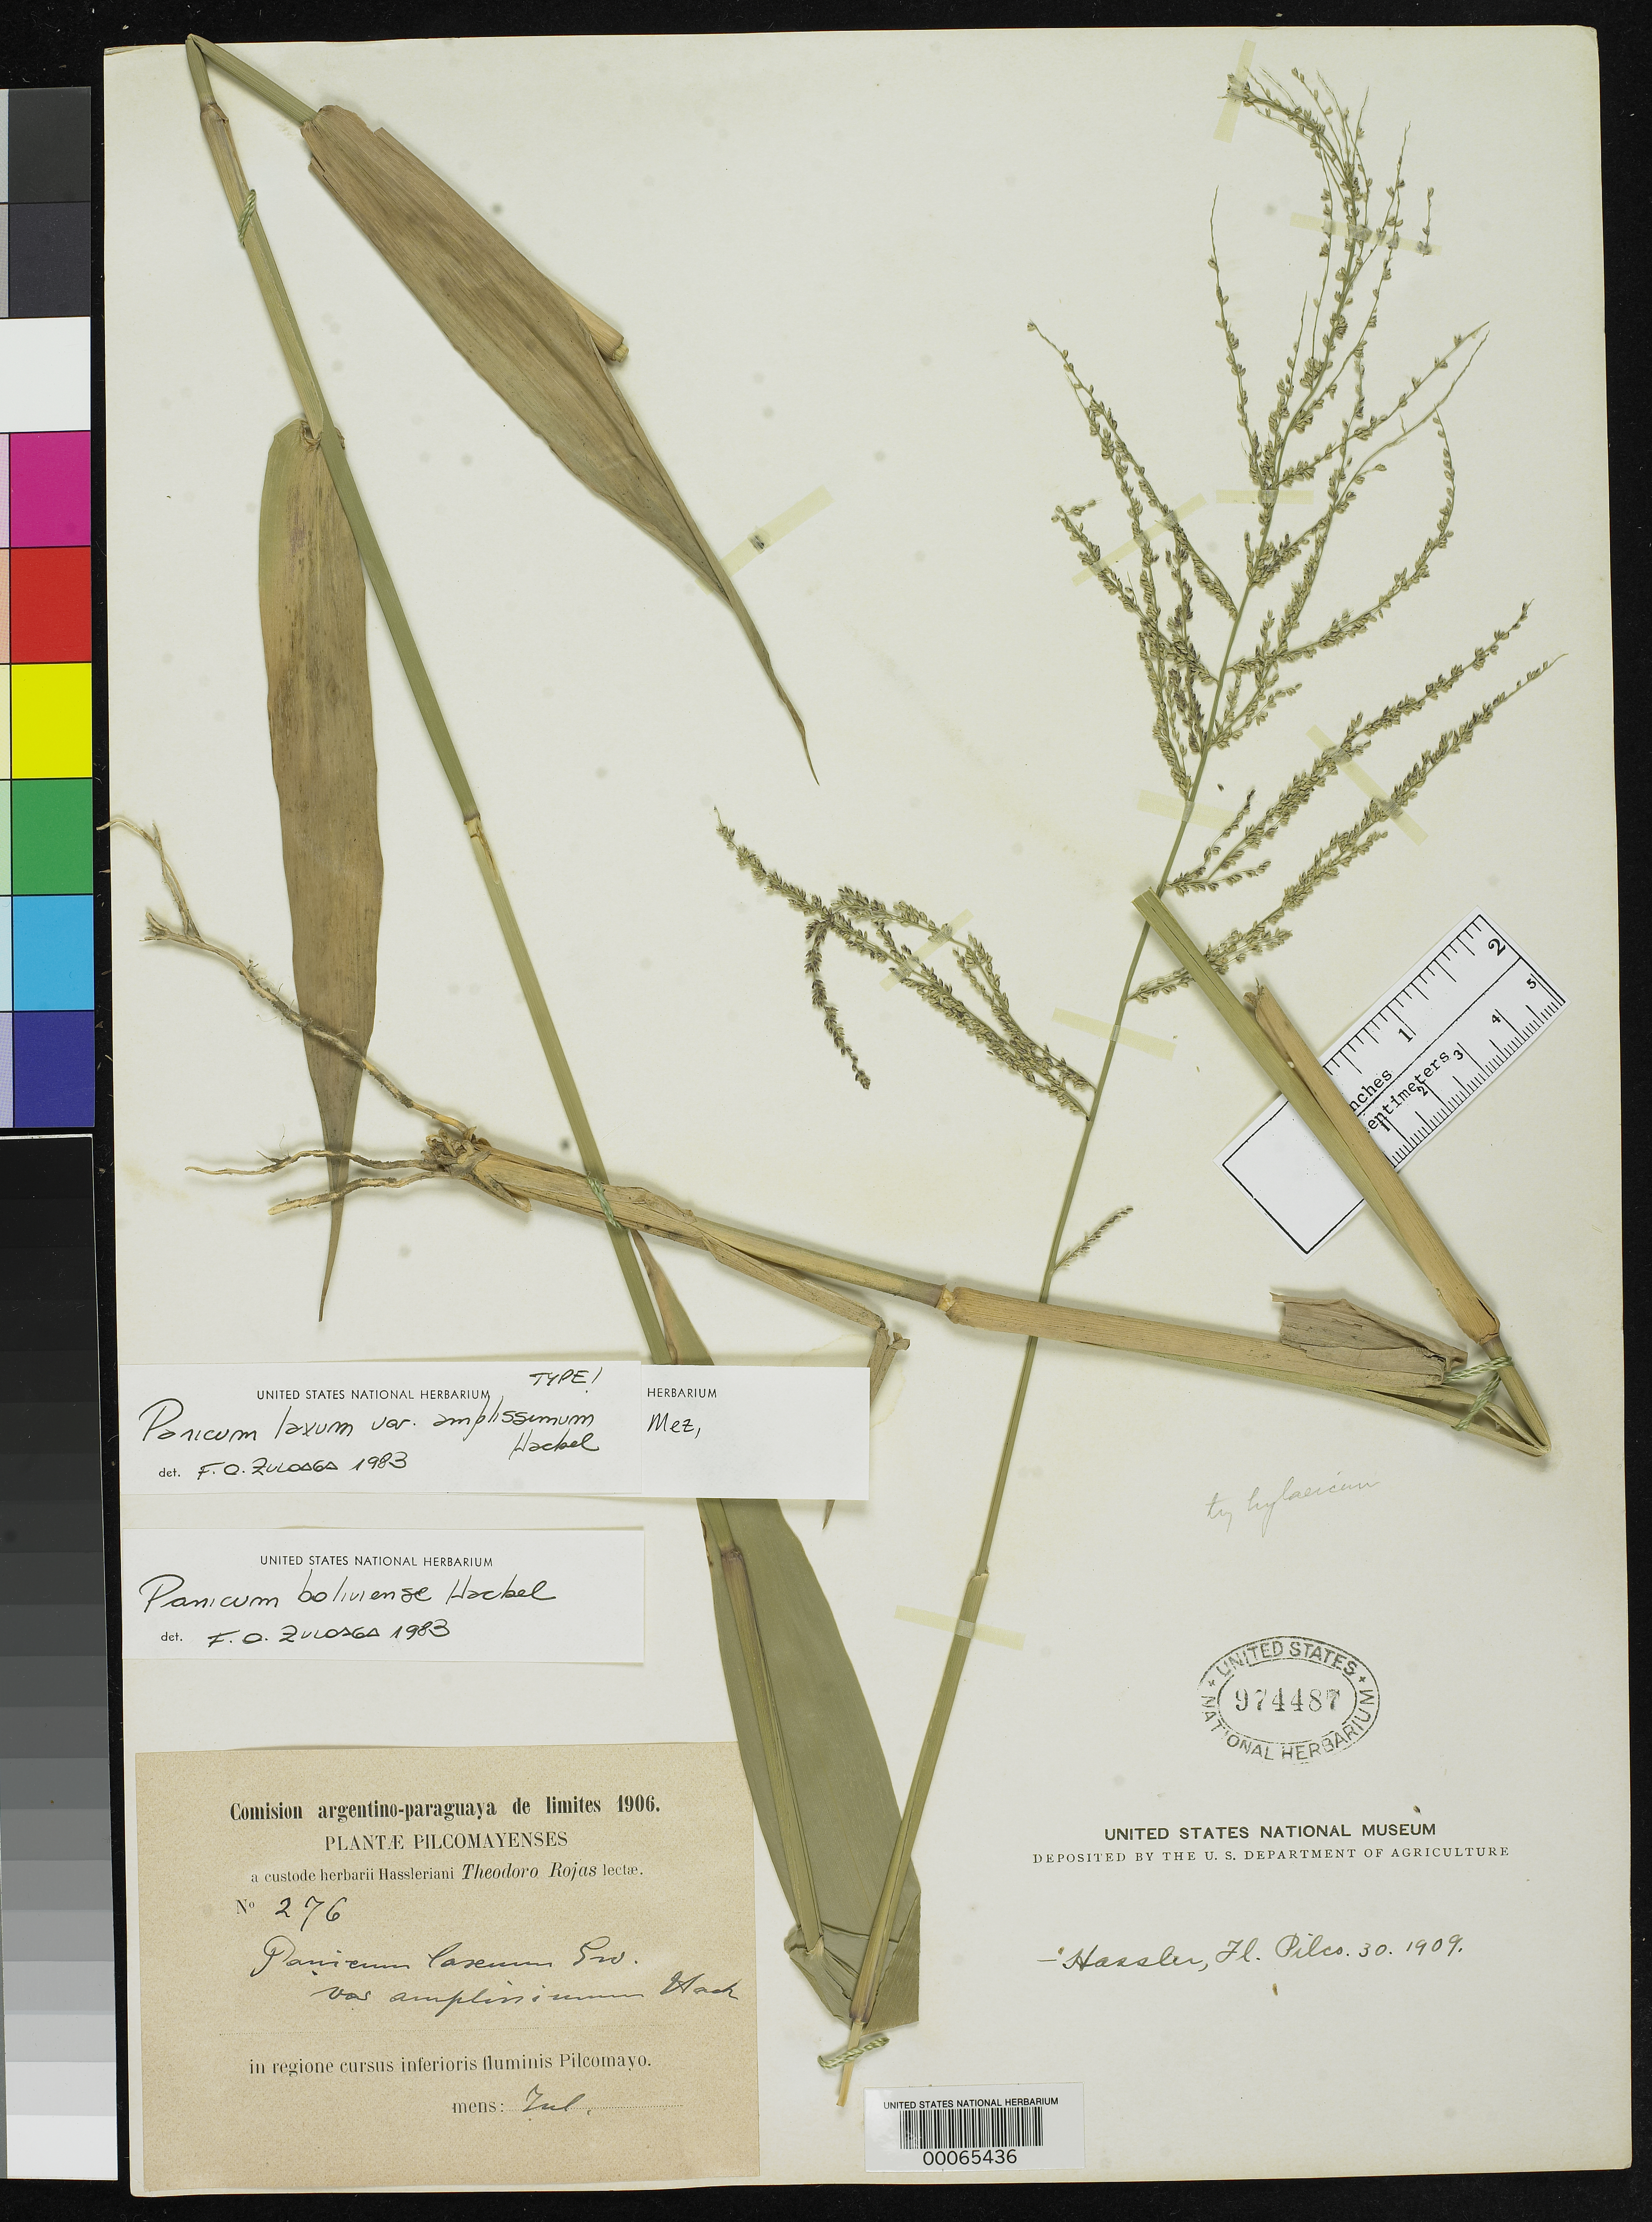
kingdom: Plantae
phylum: Tracheophyta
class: Liliopsida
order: Poales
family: Poaceae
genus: Panicum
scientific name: Panicum laxum var. amplissimum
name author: Hack.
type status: Type Collection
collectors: T. Rojas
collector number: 276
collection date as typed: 1906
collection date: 1906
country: Paraguay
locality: Pilcomayo.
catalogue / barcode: US 974487